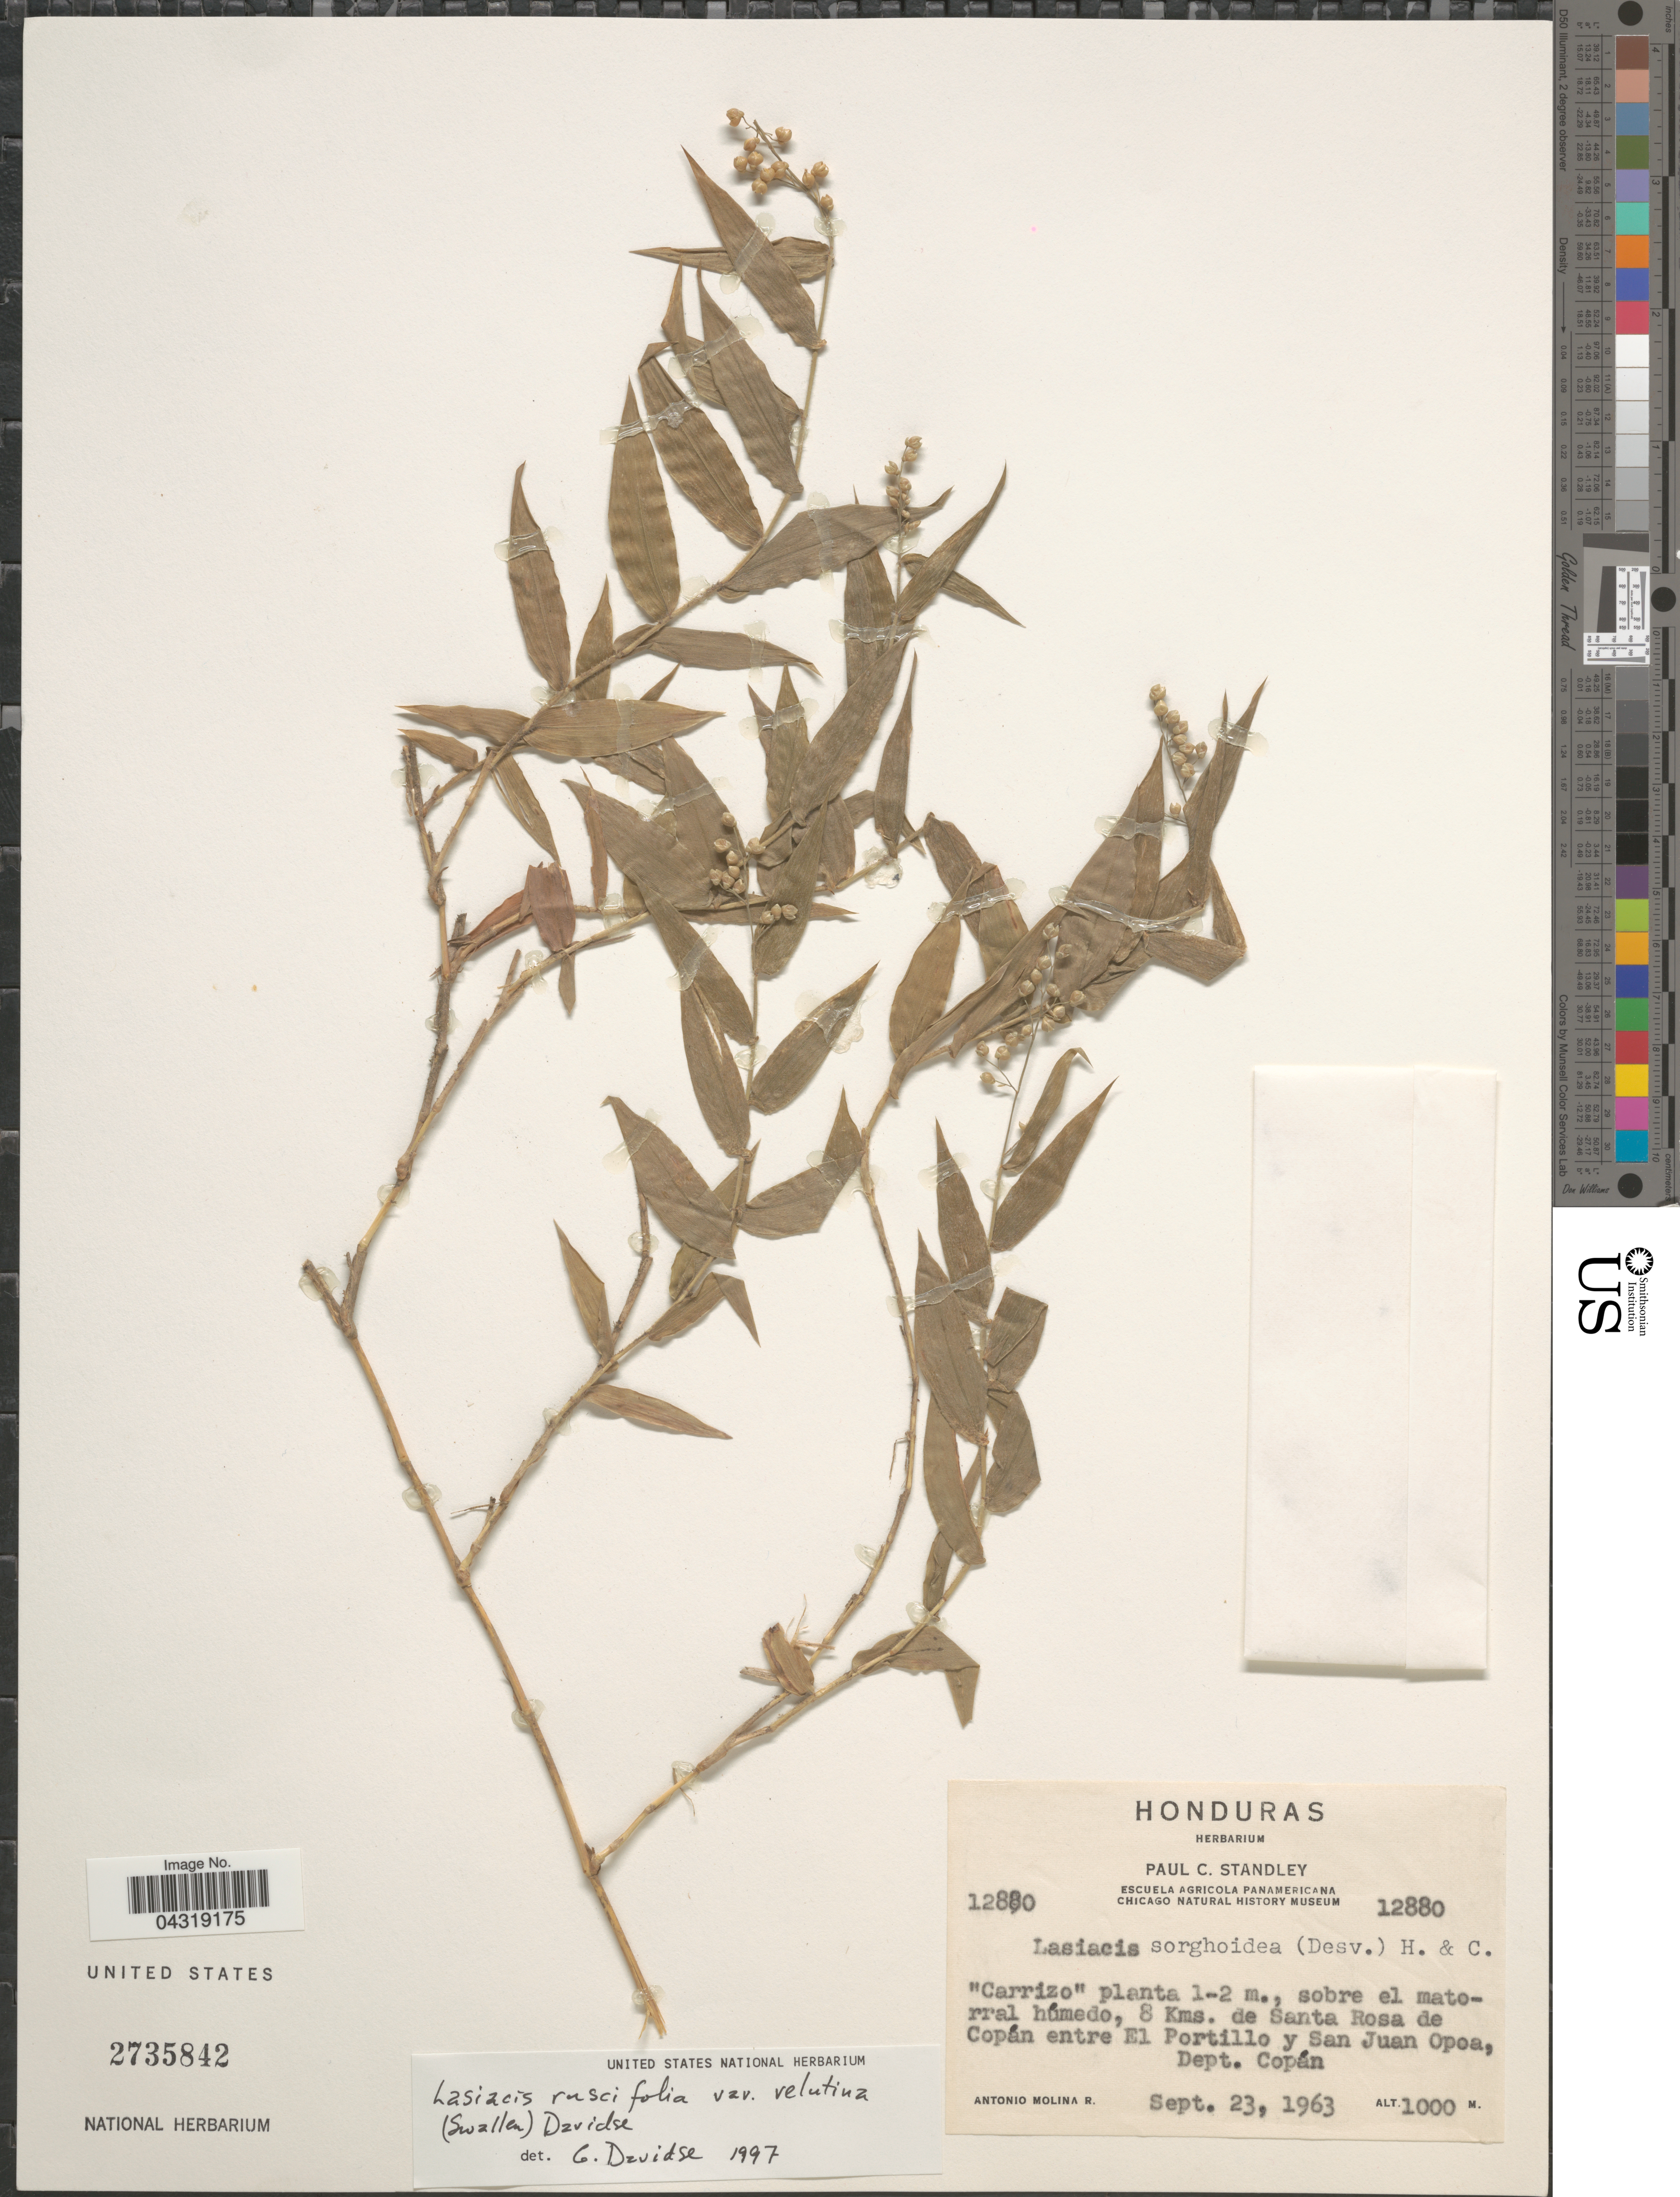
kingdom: Plantae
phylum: Tracheophyta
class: Liliopsida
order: Poales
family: Poaceae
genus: Lasiacis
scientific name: Lasiacis ruscifolia var. velutina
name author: (Swallen) Davidse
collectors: A. Molina R.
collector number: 12880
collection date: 1963-09-23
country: Honduras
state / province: Copan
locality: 8 Kms. de Santa Rosa de Copán entre El Portillo y San Juan Opoa, Dept. Copán.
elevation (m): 1000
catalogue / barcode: US 2735842